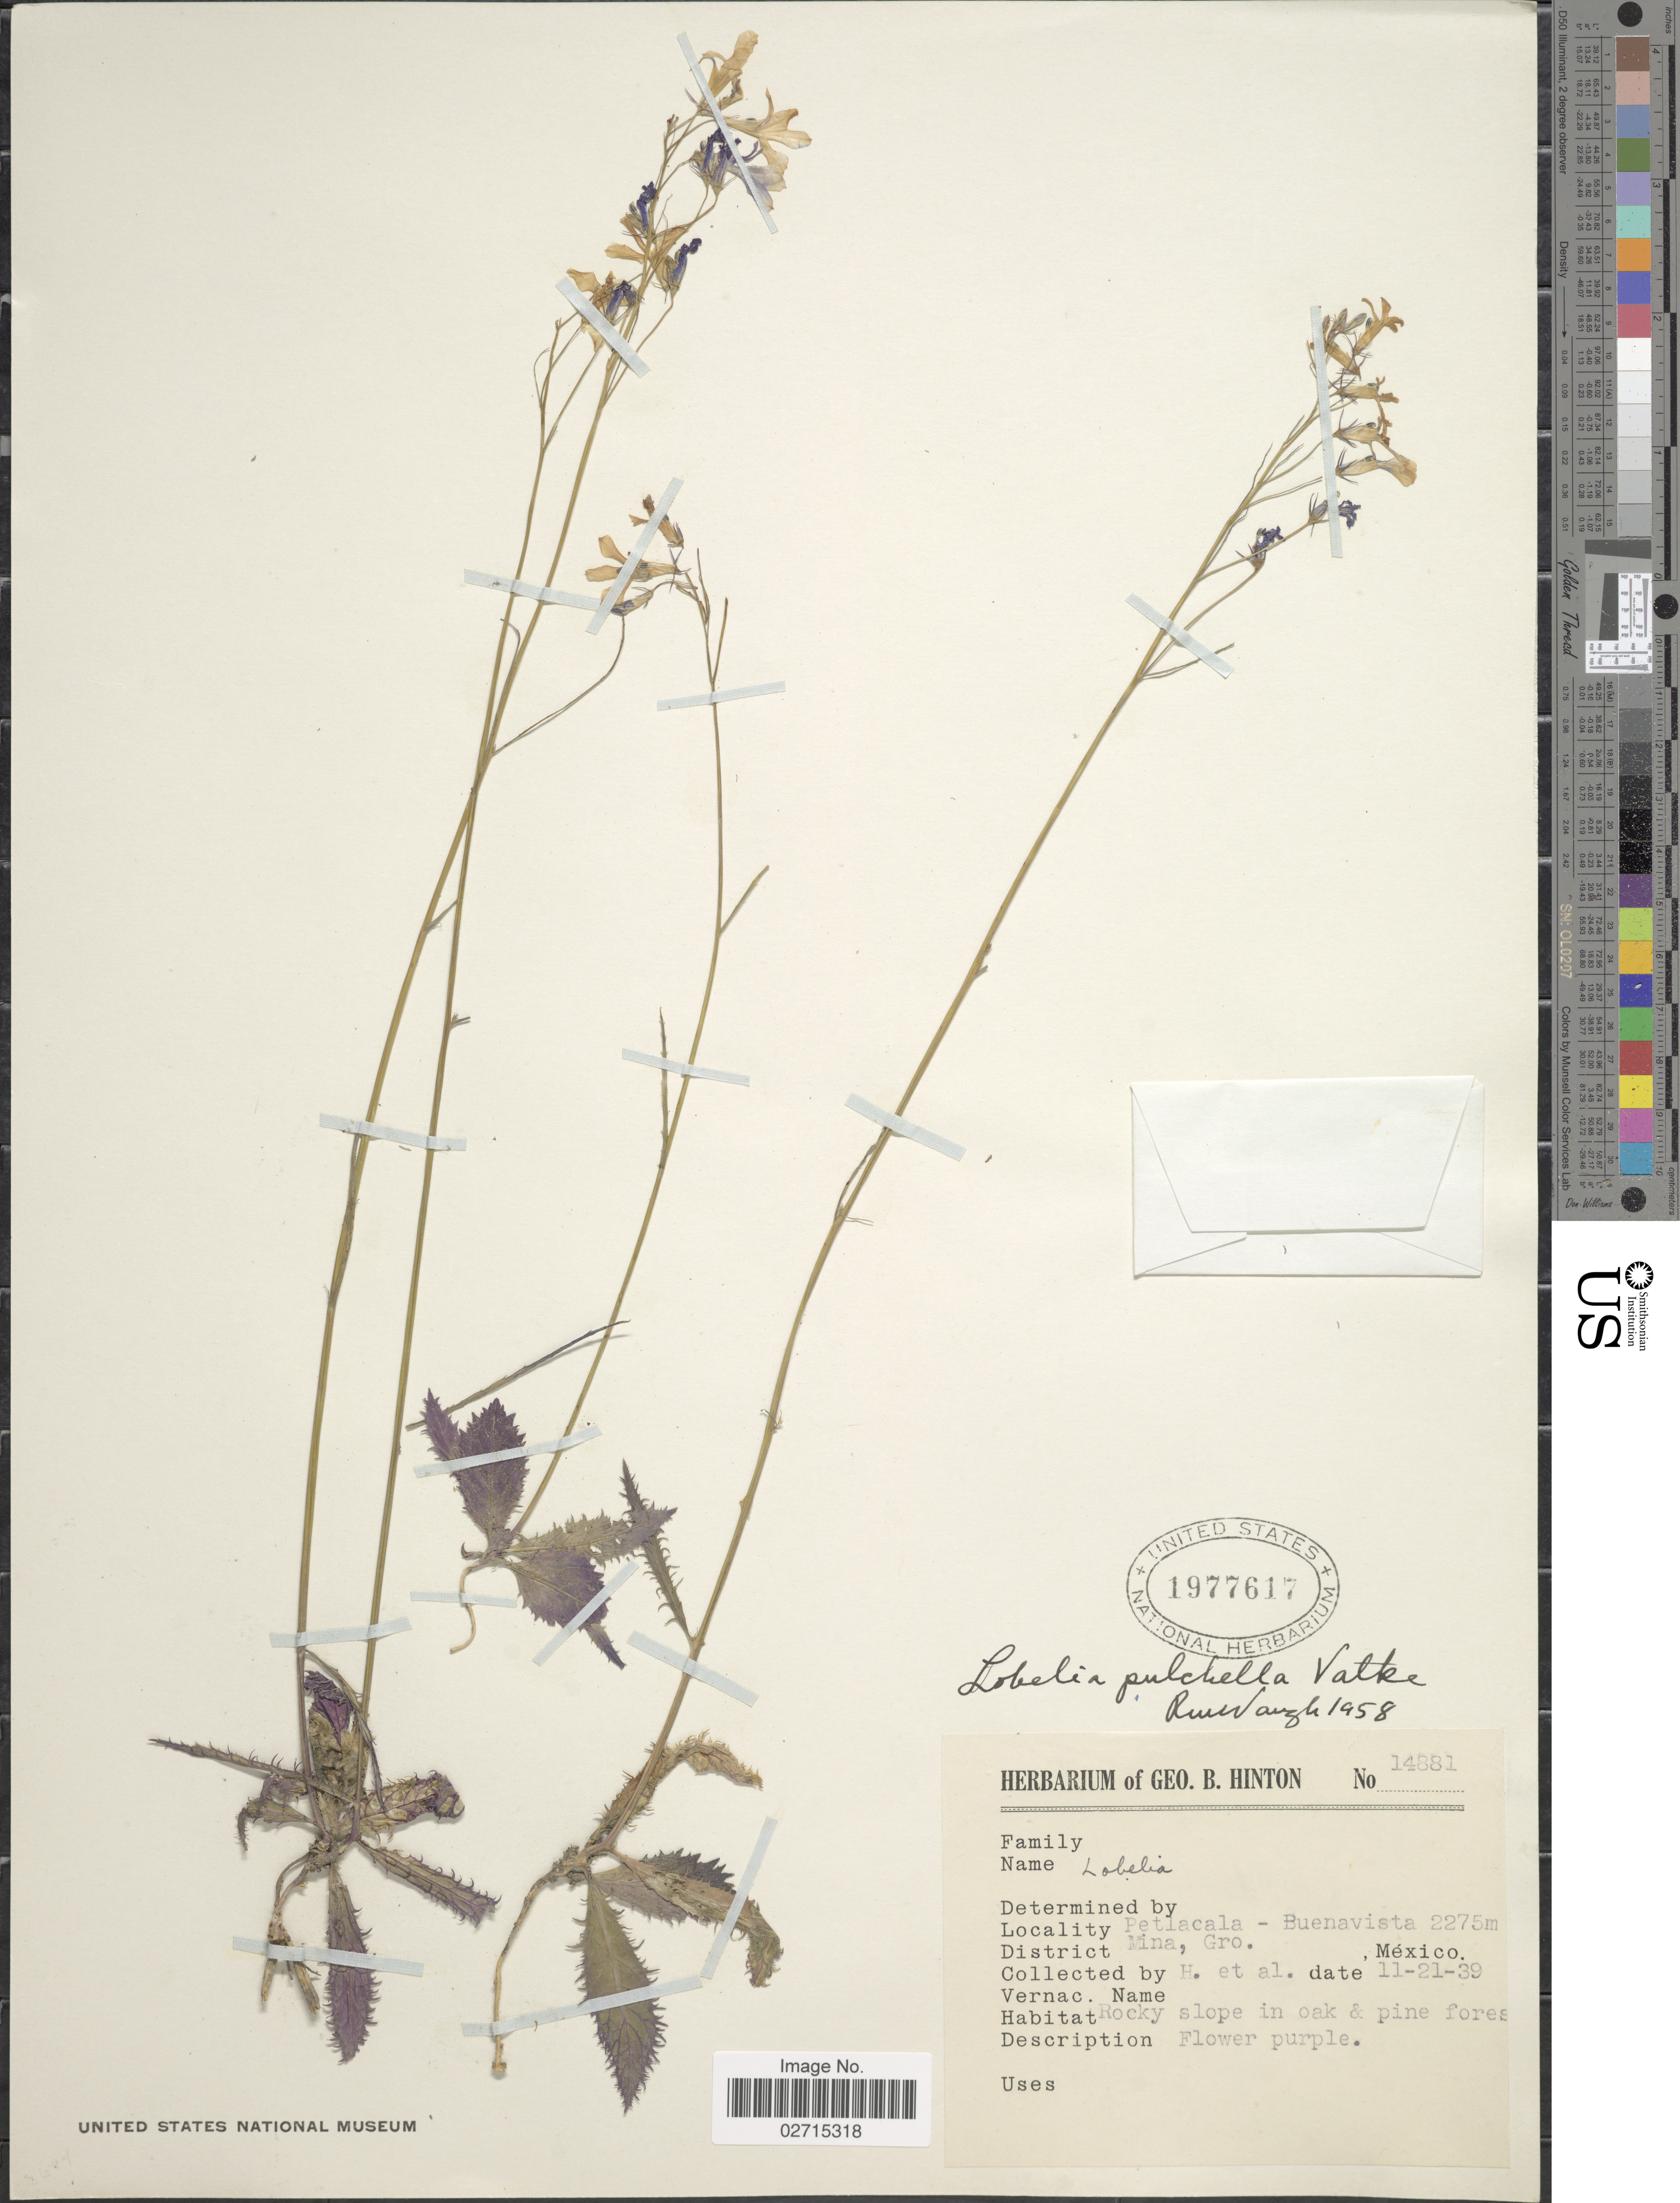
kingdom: Plantae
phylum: Tracheophyta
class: Magnoliopsida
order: Asterales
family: Campanulaceae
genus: Lobelia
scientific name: Lobelia pulchella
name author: Vatke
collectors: G. B. Hinton & et al.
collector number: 14881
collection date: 1939-11-21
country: Mexico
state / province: Guerrero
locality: Petlacala - Buenavista, District Mina, Rocky slope in oak & pine forest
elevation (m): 2275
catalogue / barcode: US 1977617